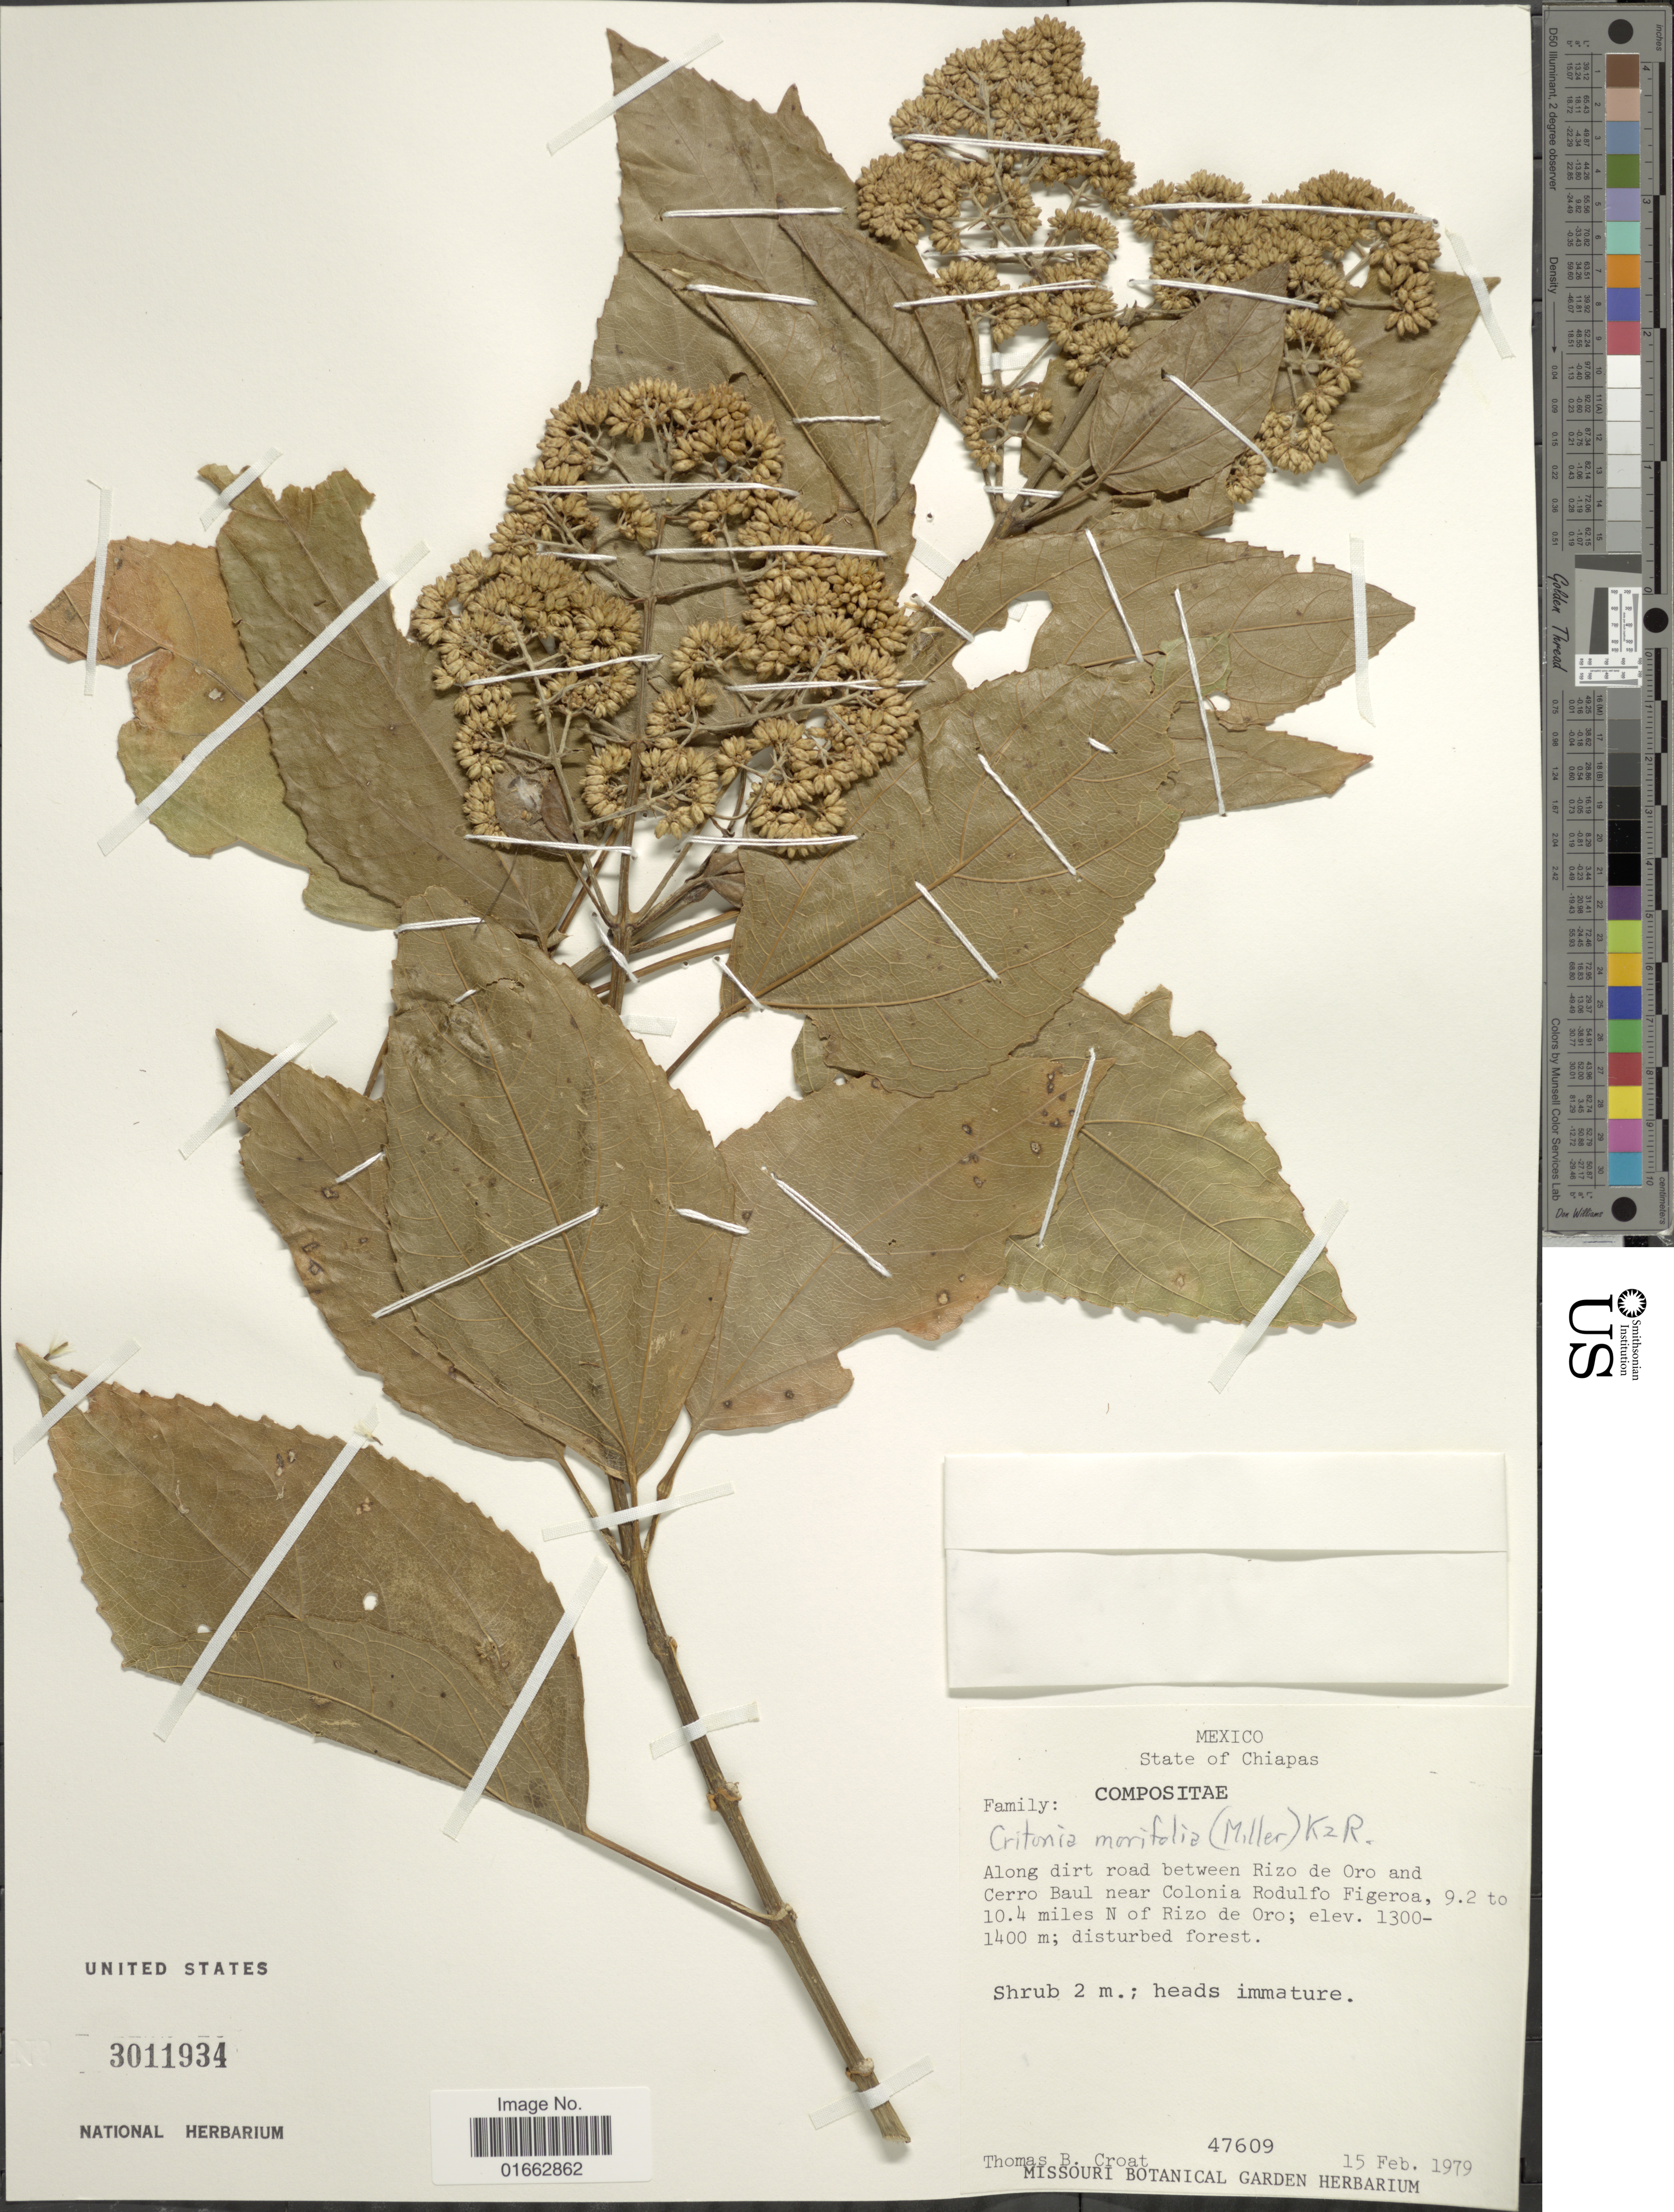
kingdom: Plantae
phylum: Tracheophyta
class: Magnoliopsida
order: Asterales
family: Asteraceae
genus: Critonia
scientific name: Critonia morifolia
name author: (Mill.) R.M. King & H. Rob.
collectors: T. B. Croat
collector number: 47609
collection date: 1979-02-15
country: Mexico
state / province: Chiapas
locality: Along dirt road between Rizo de Oro and Cerro Baul near Colonia Rodulfo Figeroa, 9.2 to 10.4 miles N of Rizo de Oro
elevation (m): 1300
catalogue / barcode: US 3011934